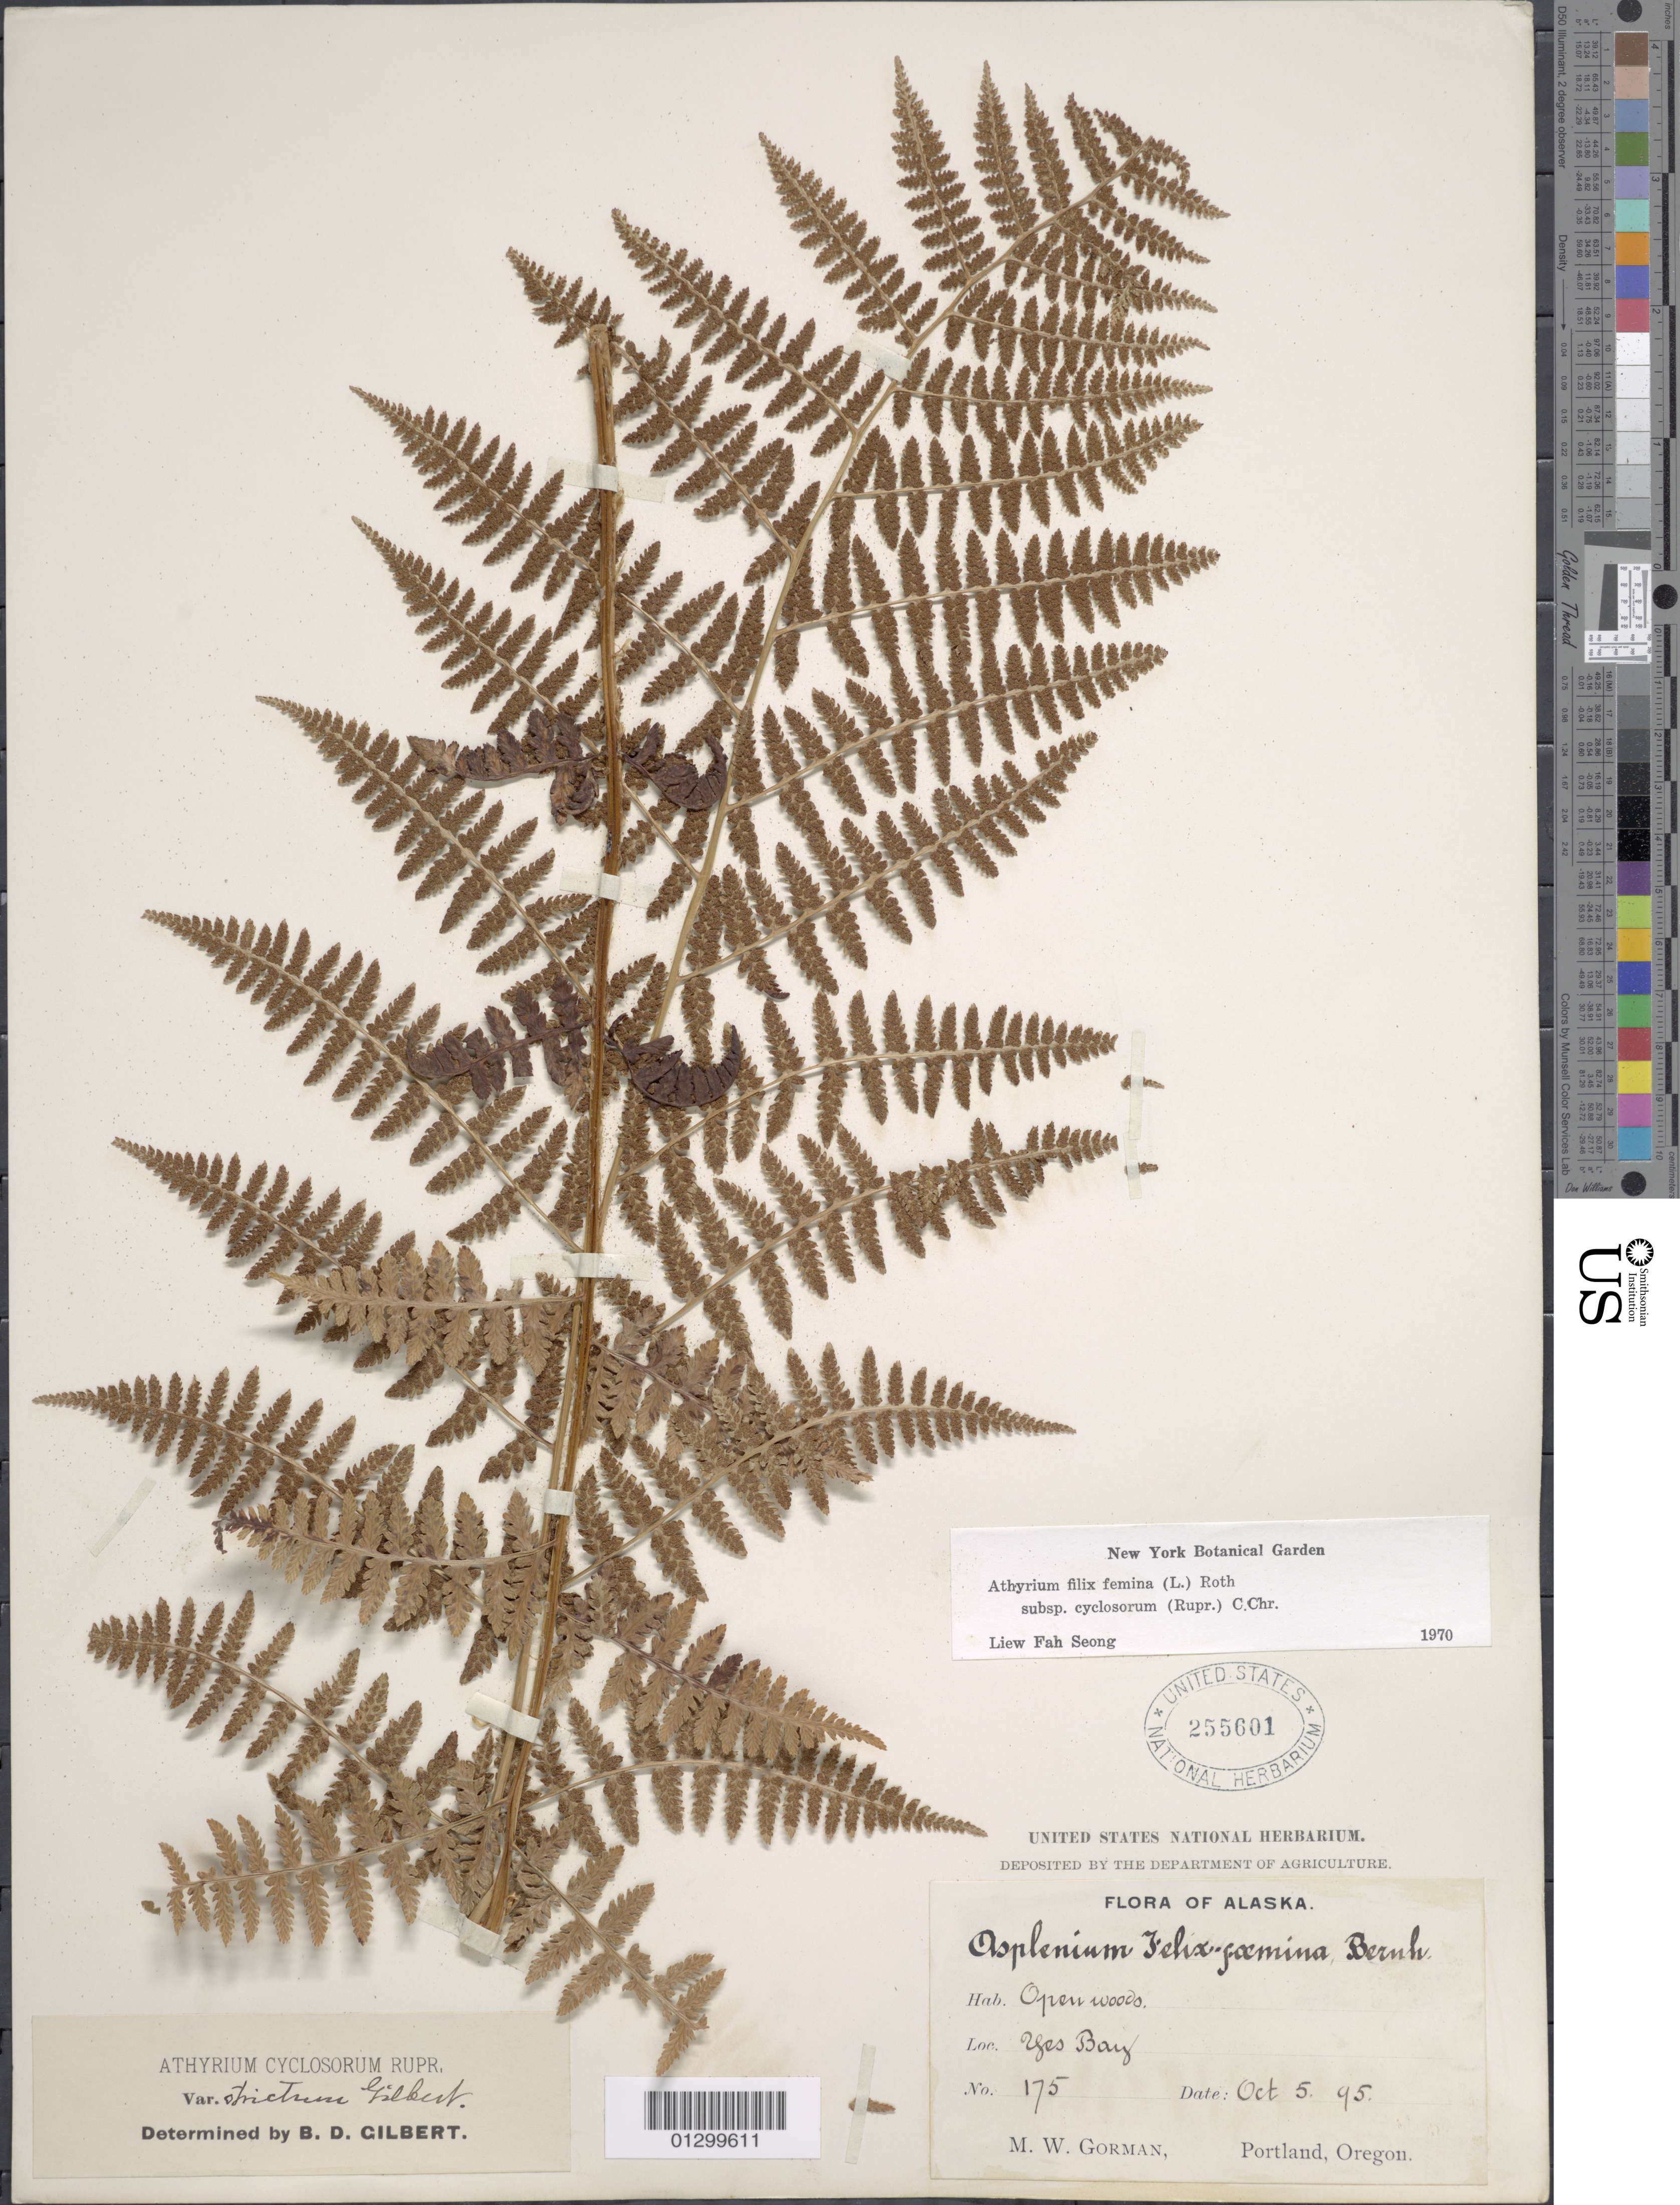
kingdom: Plantae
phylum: Tracheophyta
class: Polypodiopsida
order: Polypodiales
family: Athyriaceae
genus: Athyrium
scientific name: Athyrium filix-femina subsp. cyclosorum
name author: (Rupr.) C. Chr.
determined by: Seong, L. F.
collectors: M. W. Gorman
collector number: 175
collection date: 1895-10-05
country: United States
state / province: Alaska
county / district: Ketchikan Gateway Borough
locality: Yes Bay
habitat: Open woods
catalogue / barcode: US 255601